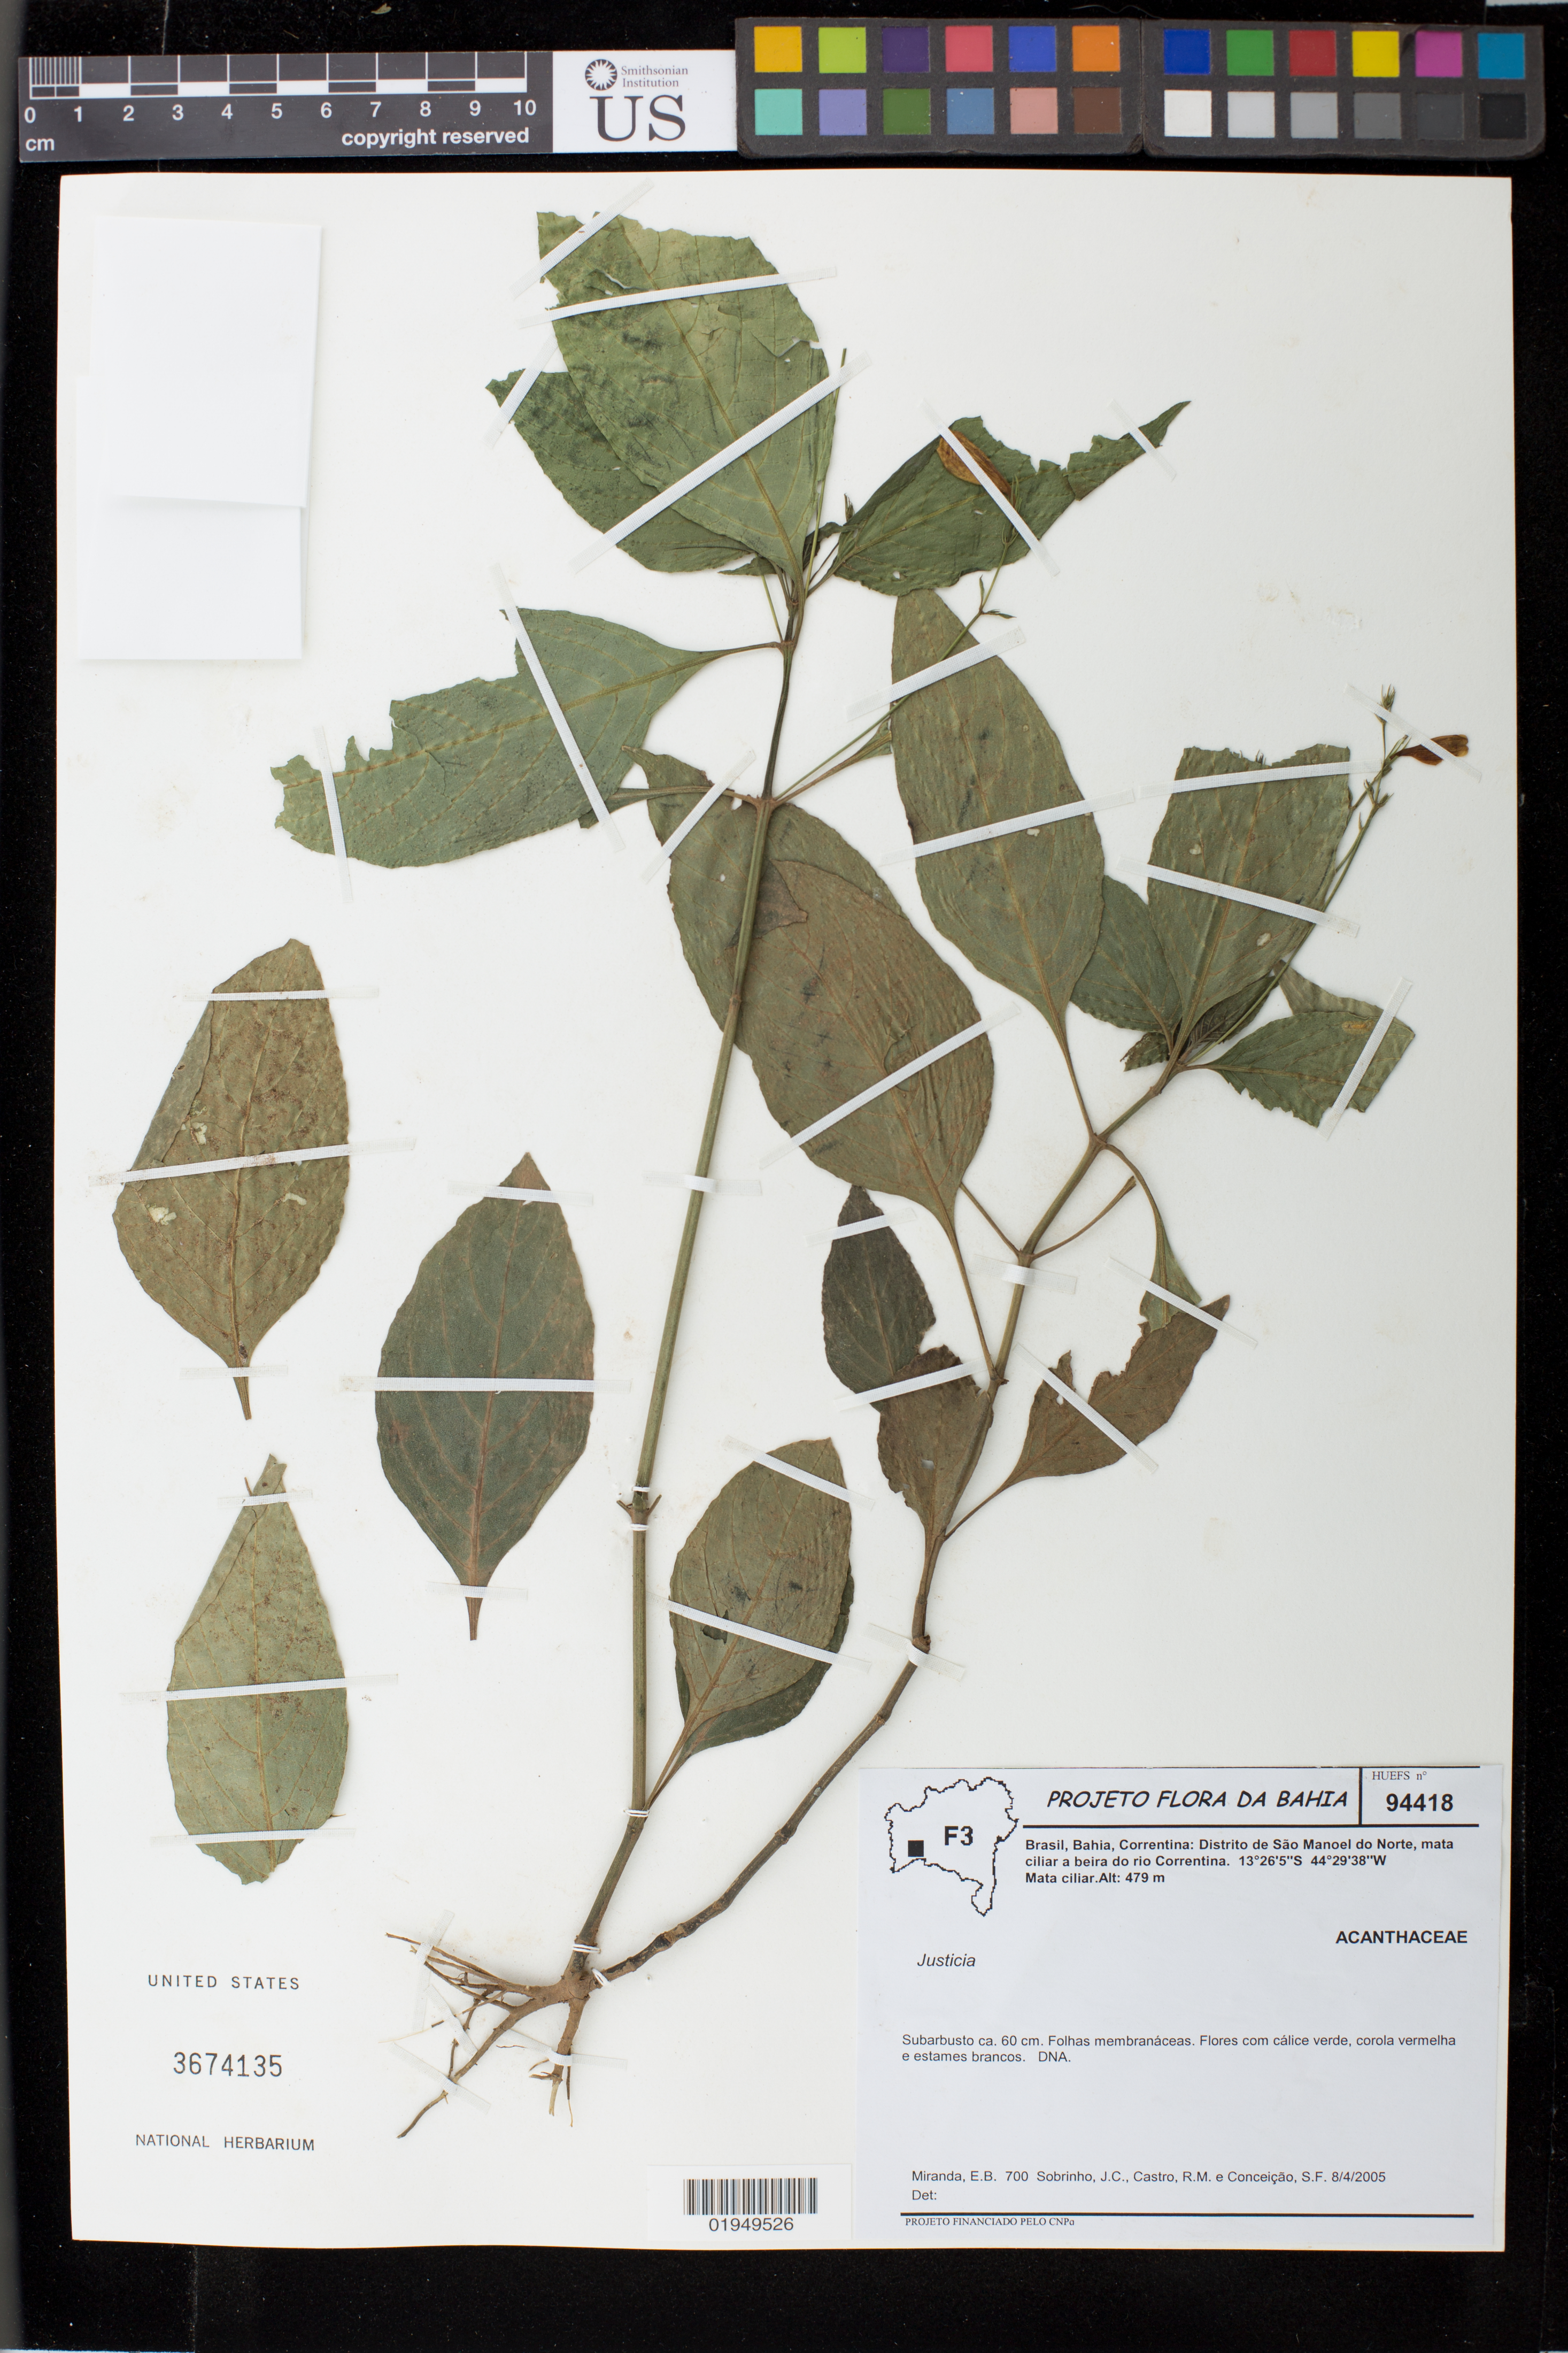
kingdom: Plantae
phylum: Tracheophyta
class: Magnoliopsida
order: Lamiales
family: Acanthaceae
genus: Justicia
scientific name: Justicia sp.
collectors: E. Miranda, J. Sobrinho, R. Castro & S. Conceição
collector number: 700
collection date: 2005-04-08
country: Brazil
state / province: Bahia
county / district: Correntina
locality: Distrito de Sao Manoel do Norte, mata ciliar a beira do rio Correntina.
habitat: Mata ciliar.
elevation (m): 479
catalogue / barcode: US 3674135